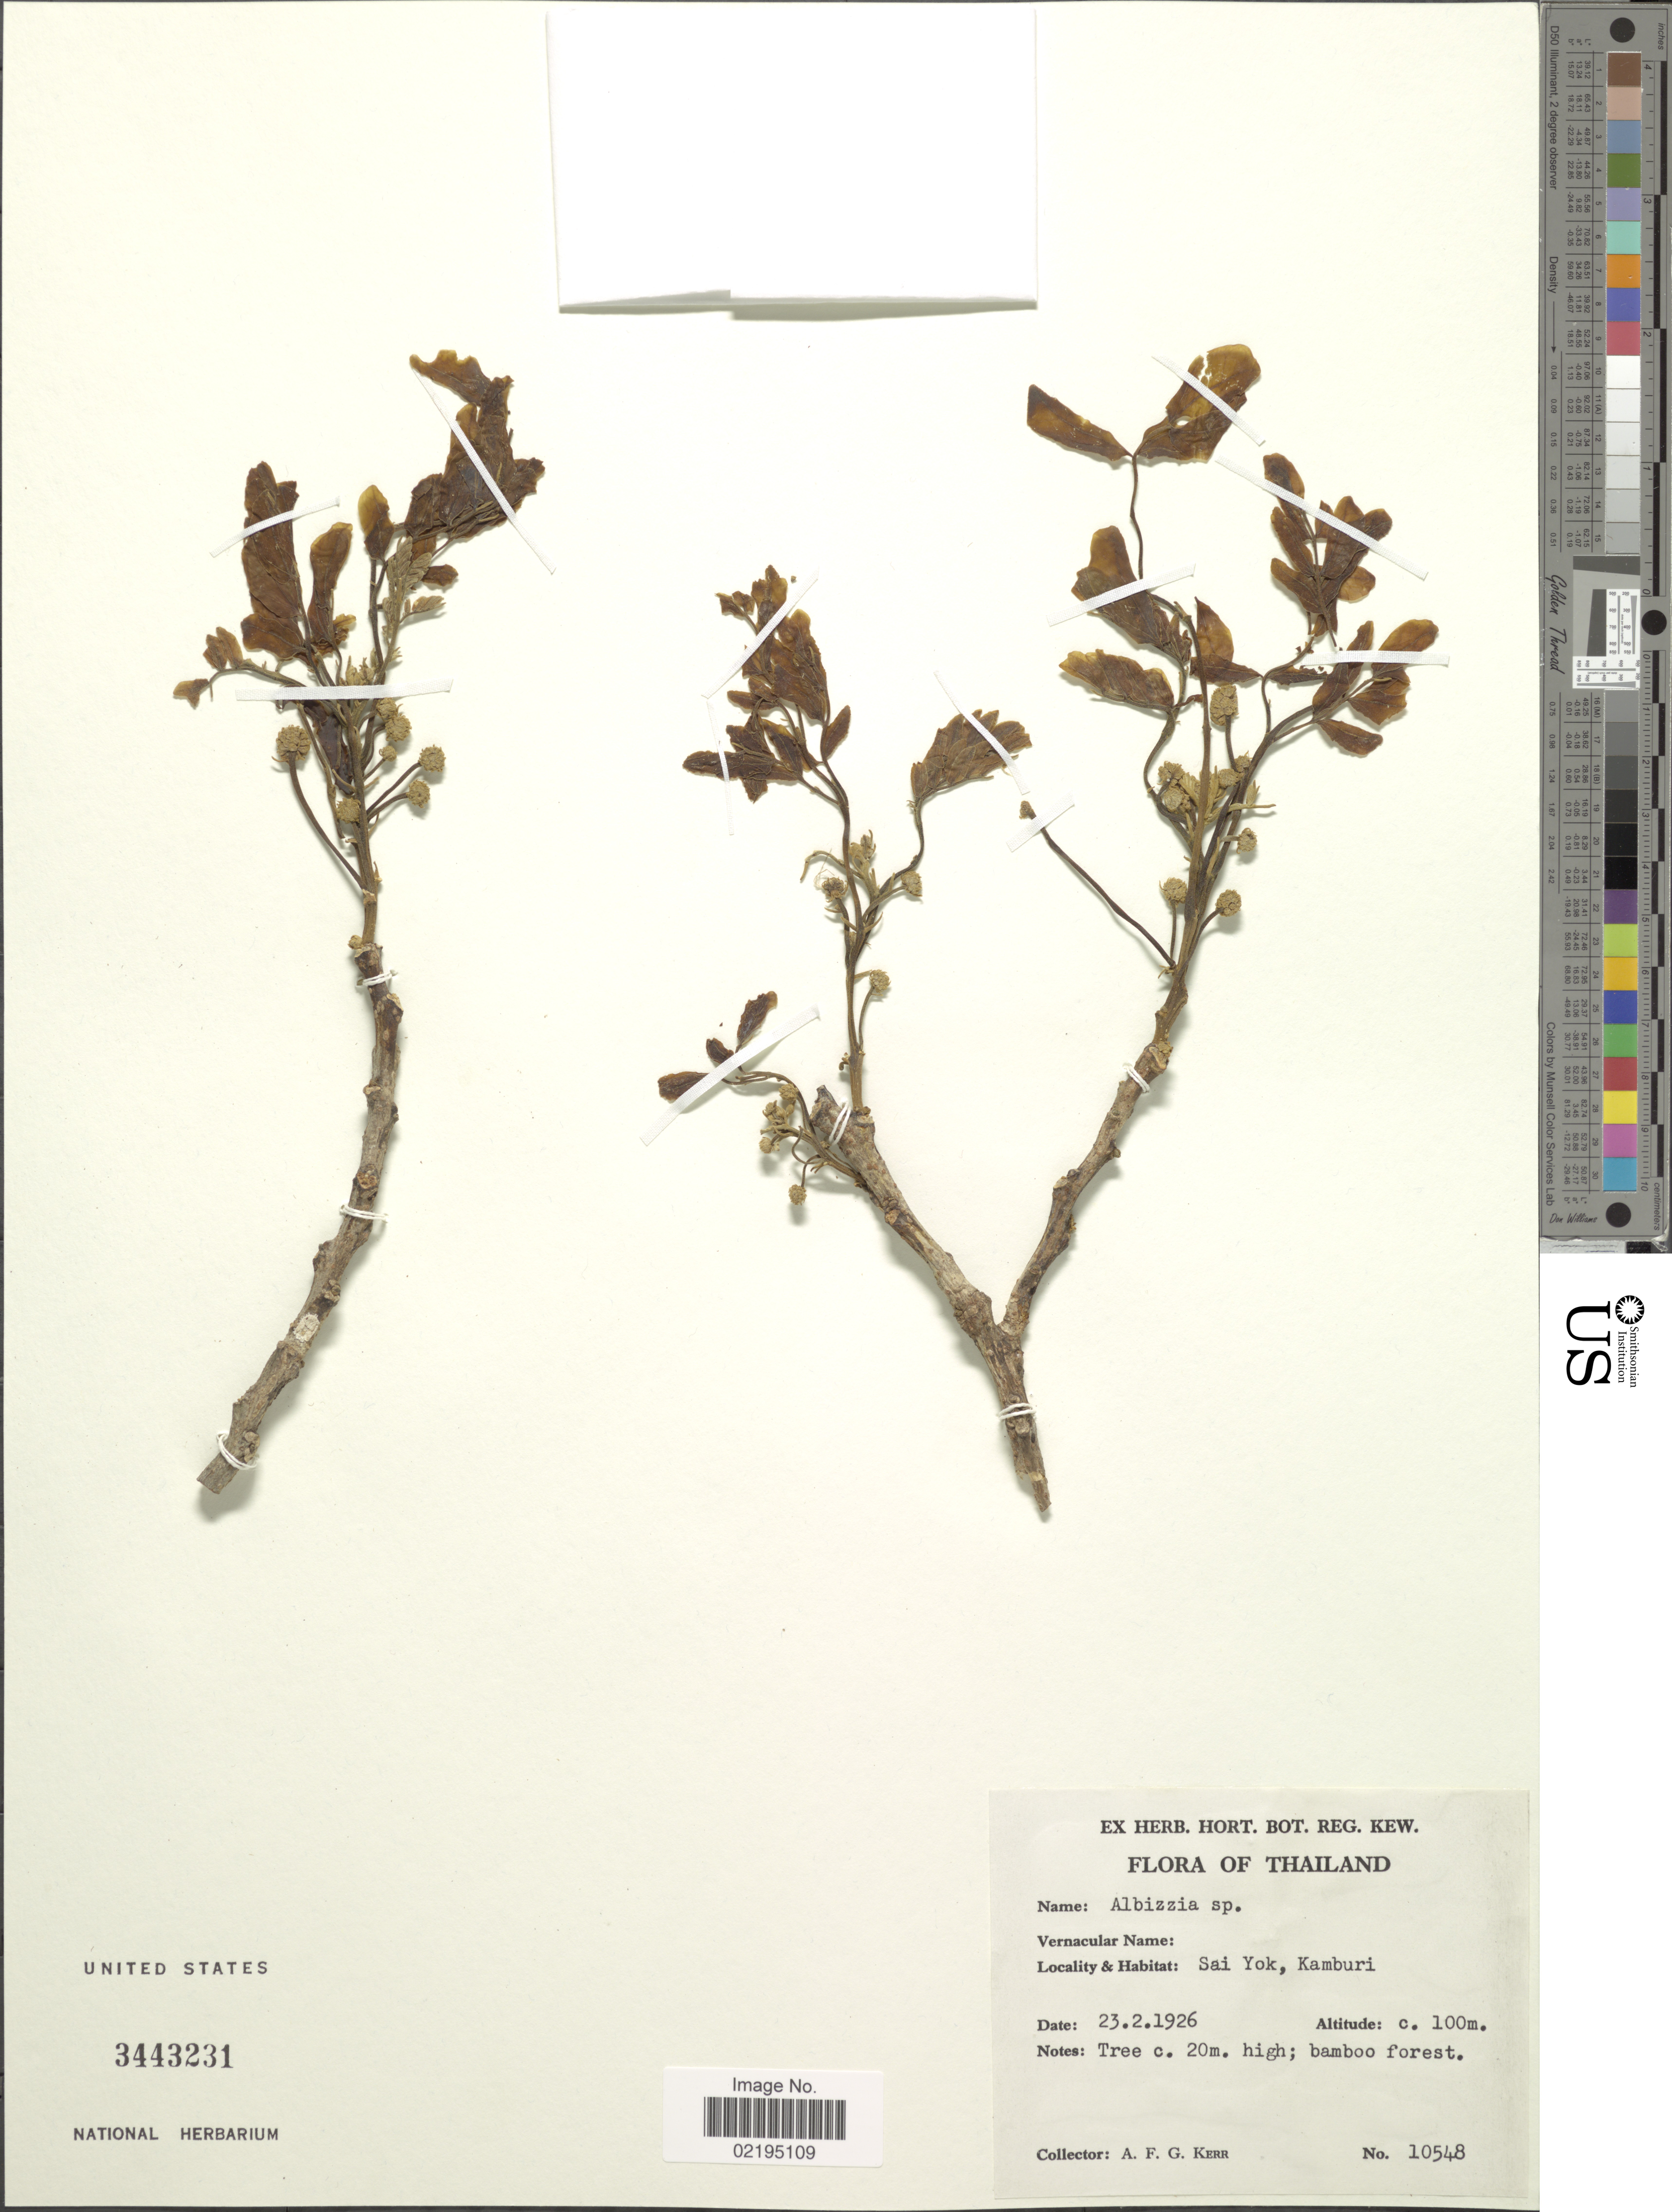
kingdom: Plantae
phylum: Tracheophyta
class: Magnoliopsida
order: Fabales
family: Fabaceae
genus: Albizia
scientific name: Albizia sp.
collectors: A. F. G. Kerr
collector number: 10548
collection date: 1926-02-23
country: Thailand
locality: Sai Yok, Kamburi.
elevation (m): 100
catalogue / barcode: US 3443231